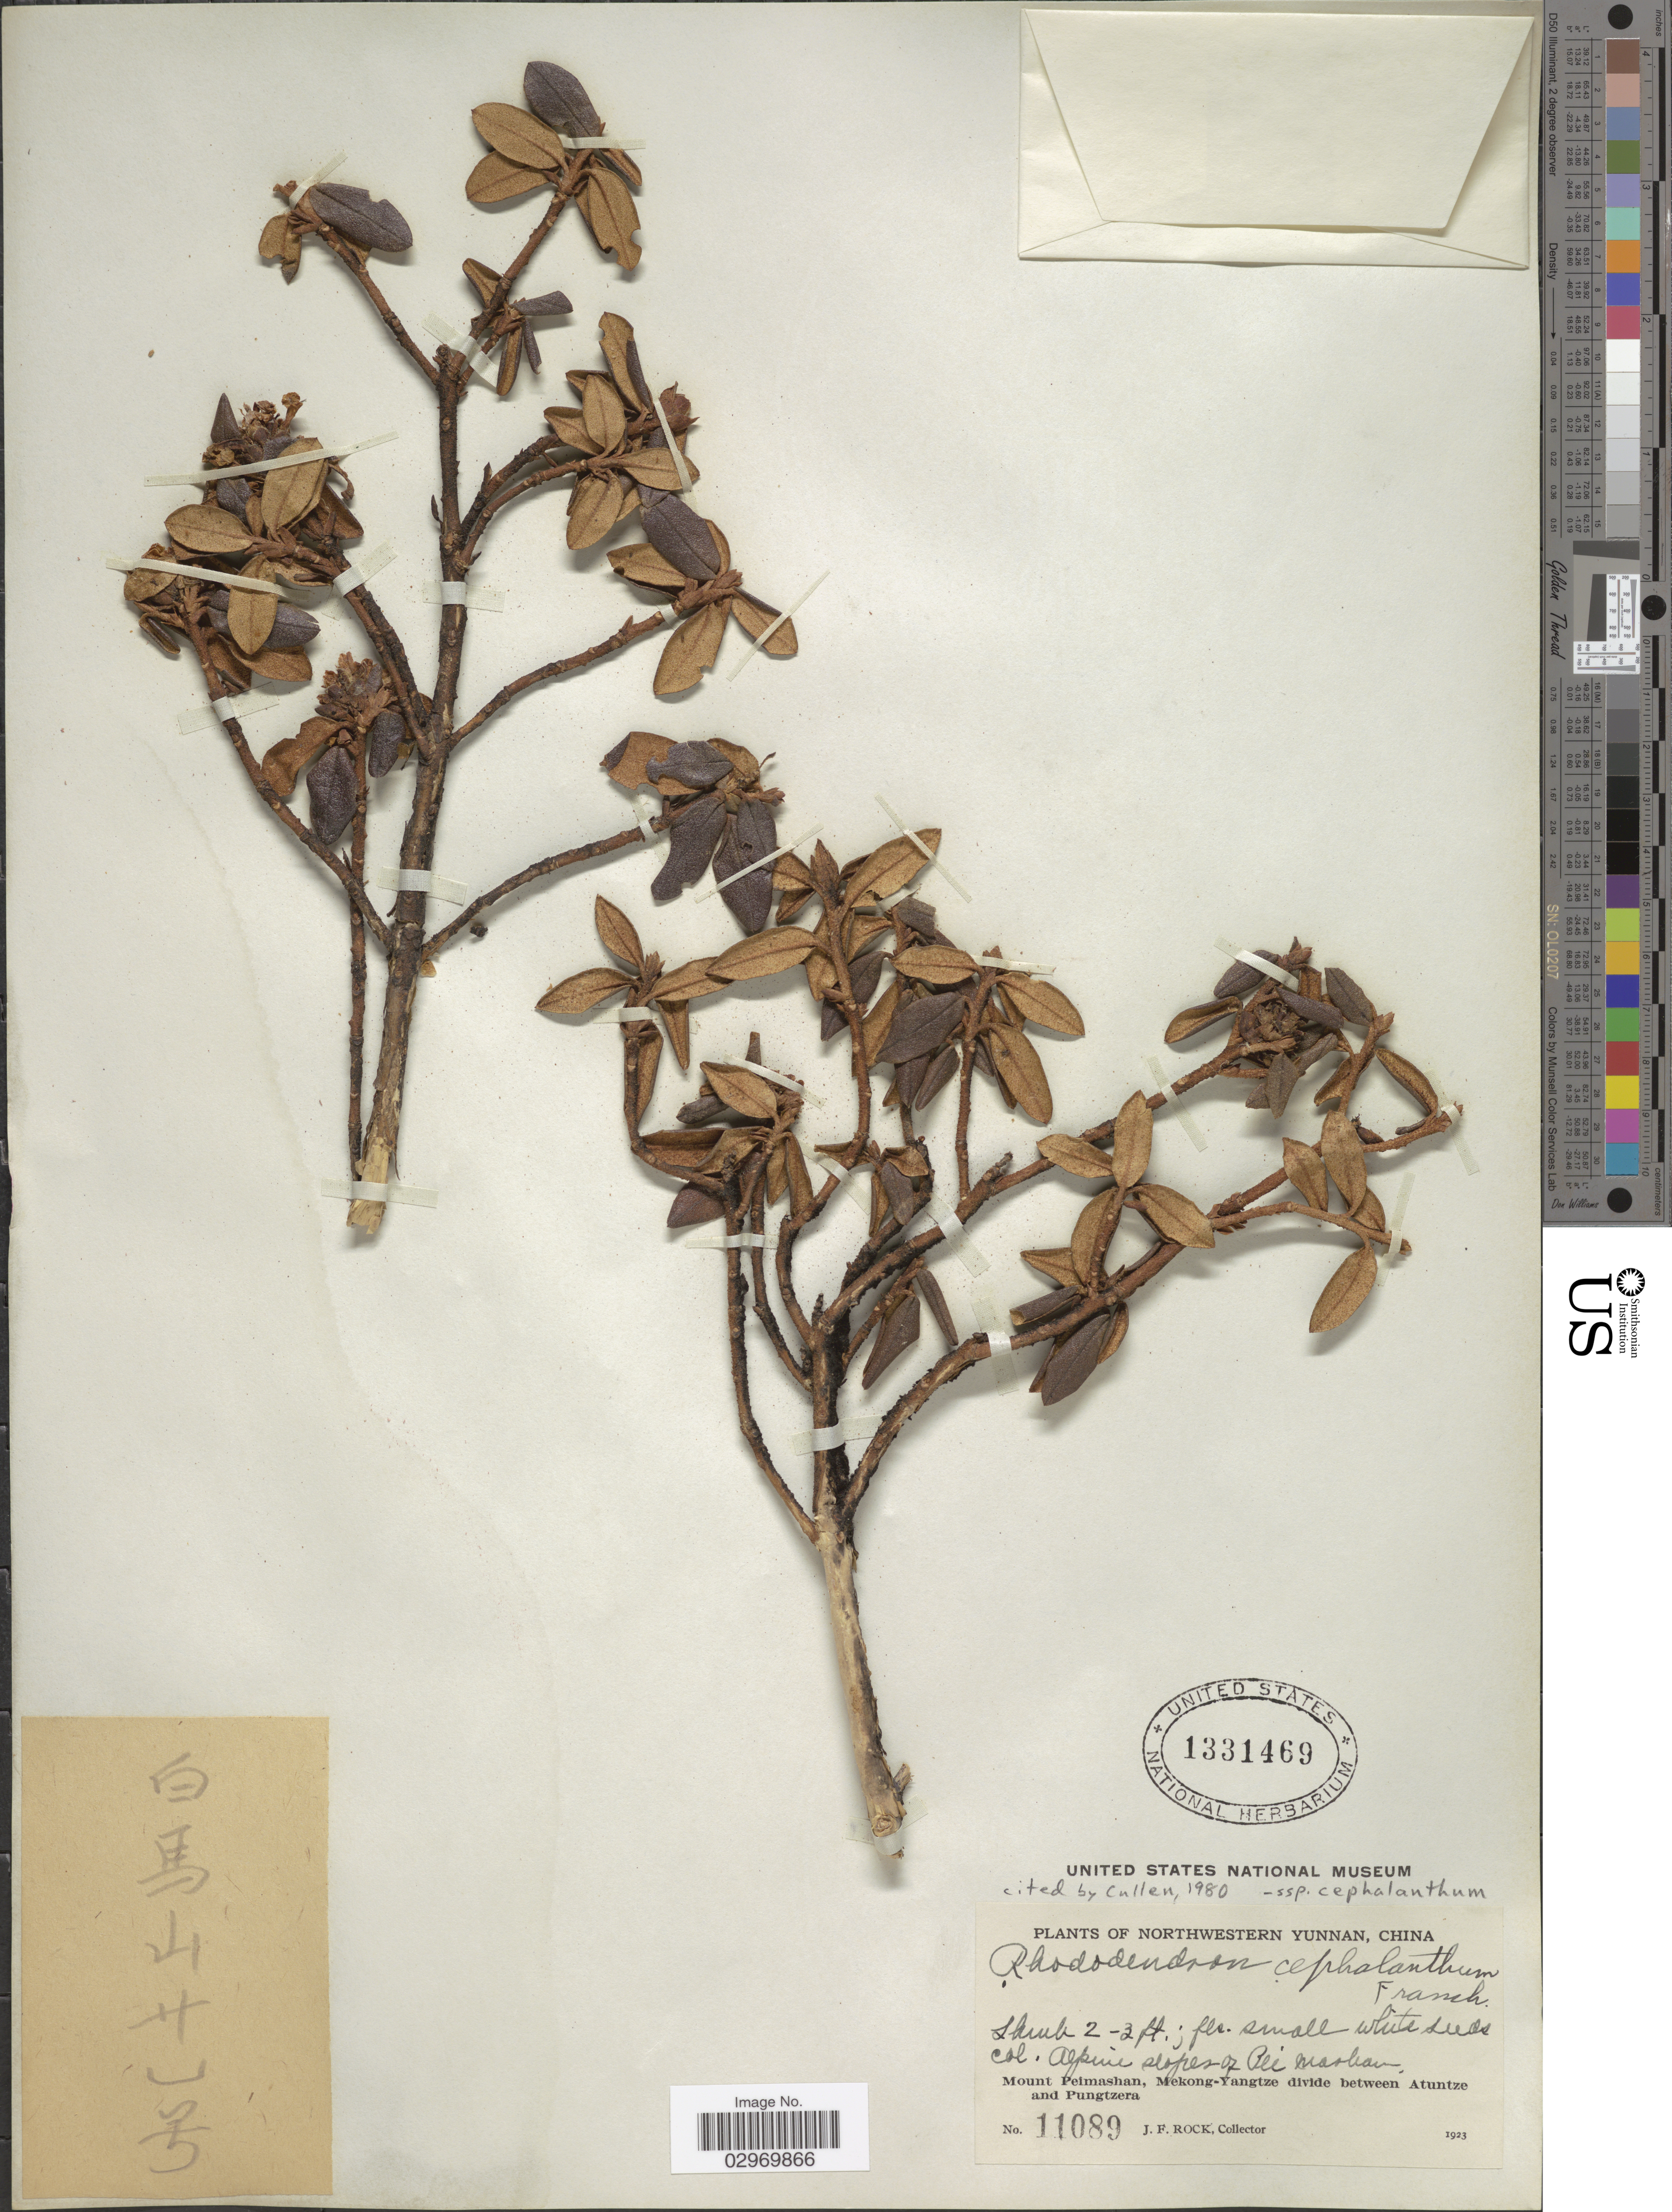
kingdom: Plantae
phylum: Tracheophyta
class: Magnoliopsida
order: Ericales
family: Ericaceae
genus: Rhododendron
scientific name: Rhododendron cephalanthum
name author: Franch.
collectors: J. Rock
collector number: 11089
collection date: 1923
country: China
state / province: Yunnan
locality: Northwestern Yunnan, Alpine slopes of Pei Mashan, Mount Peimashan, Mekong-Yangtze divide between Atuntze and Pungtzera.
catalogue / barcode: US 1331469